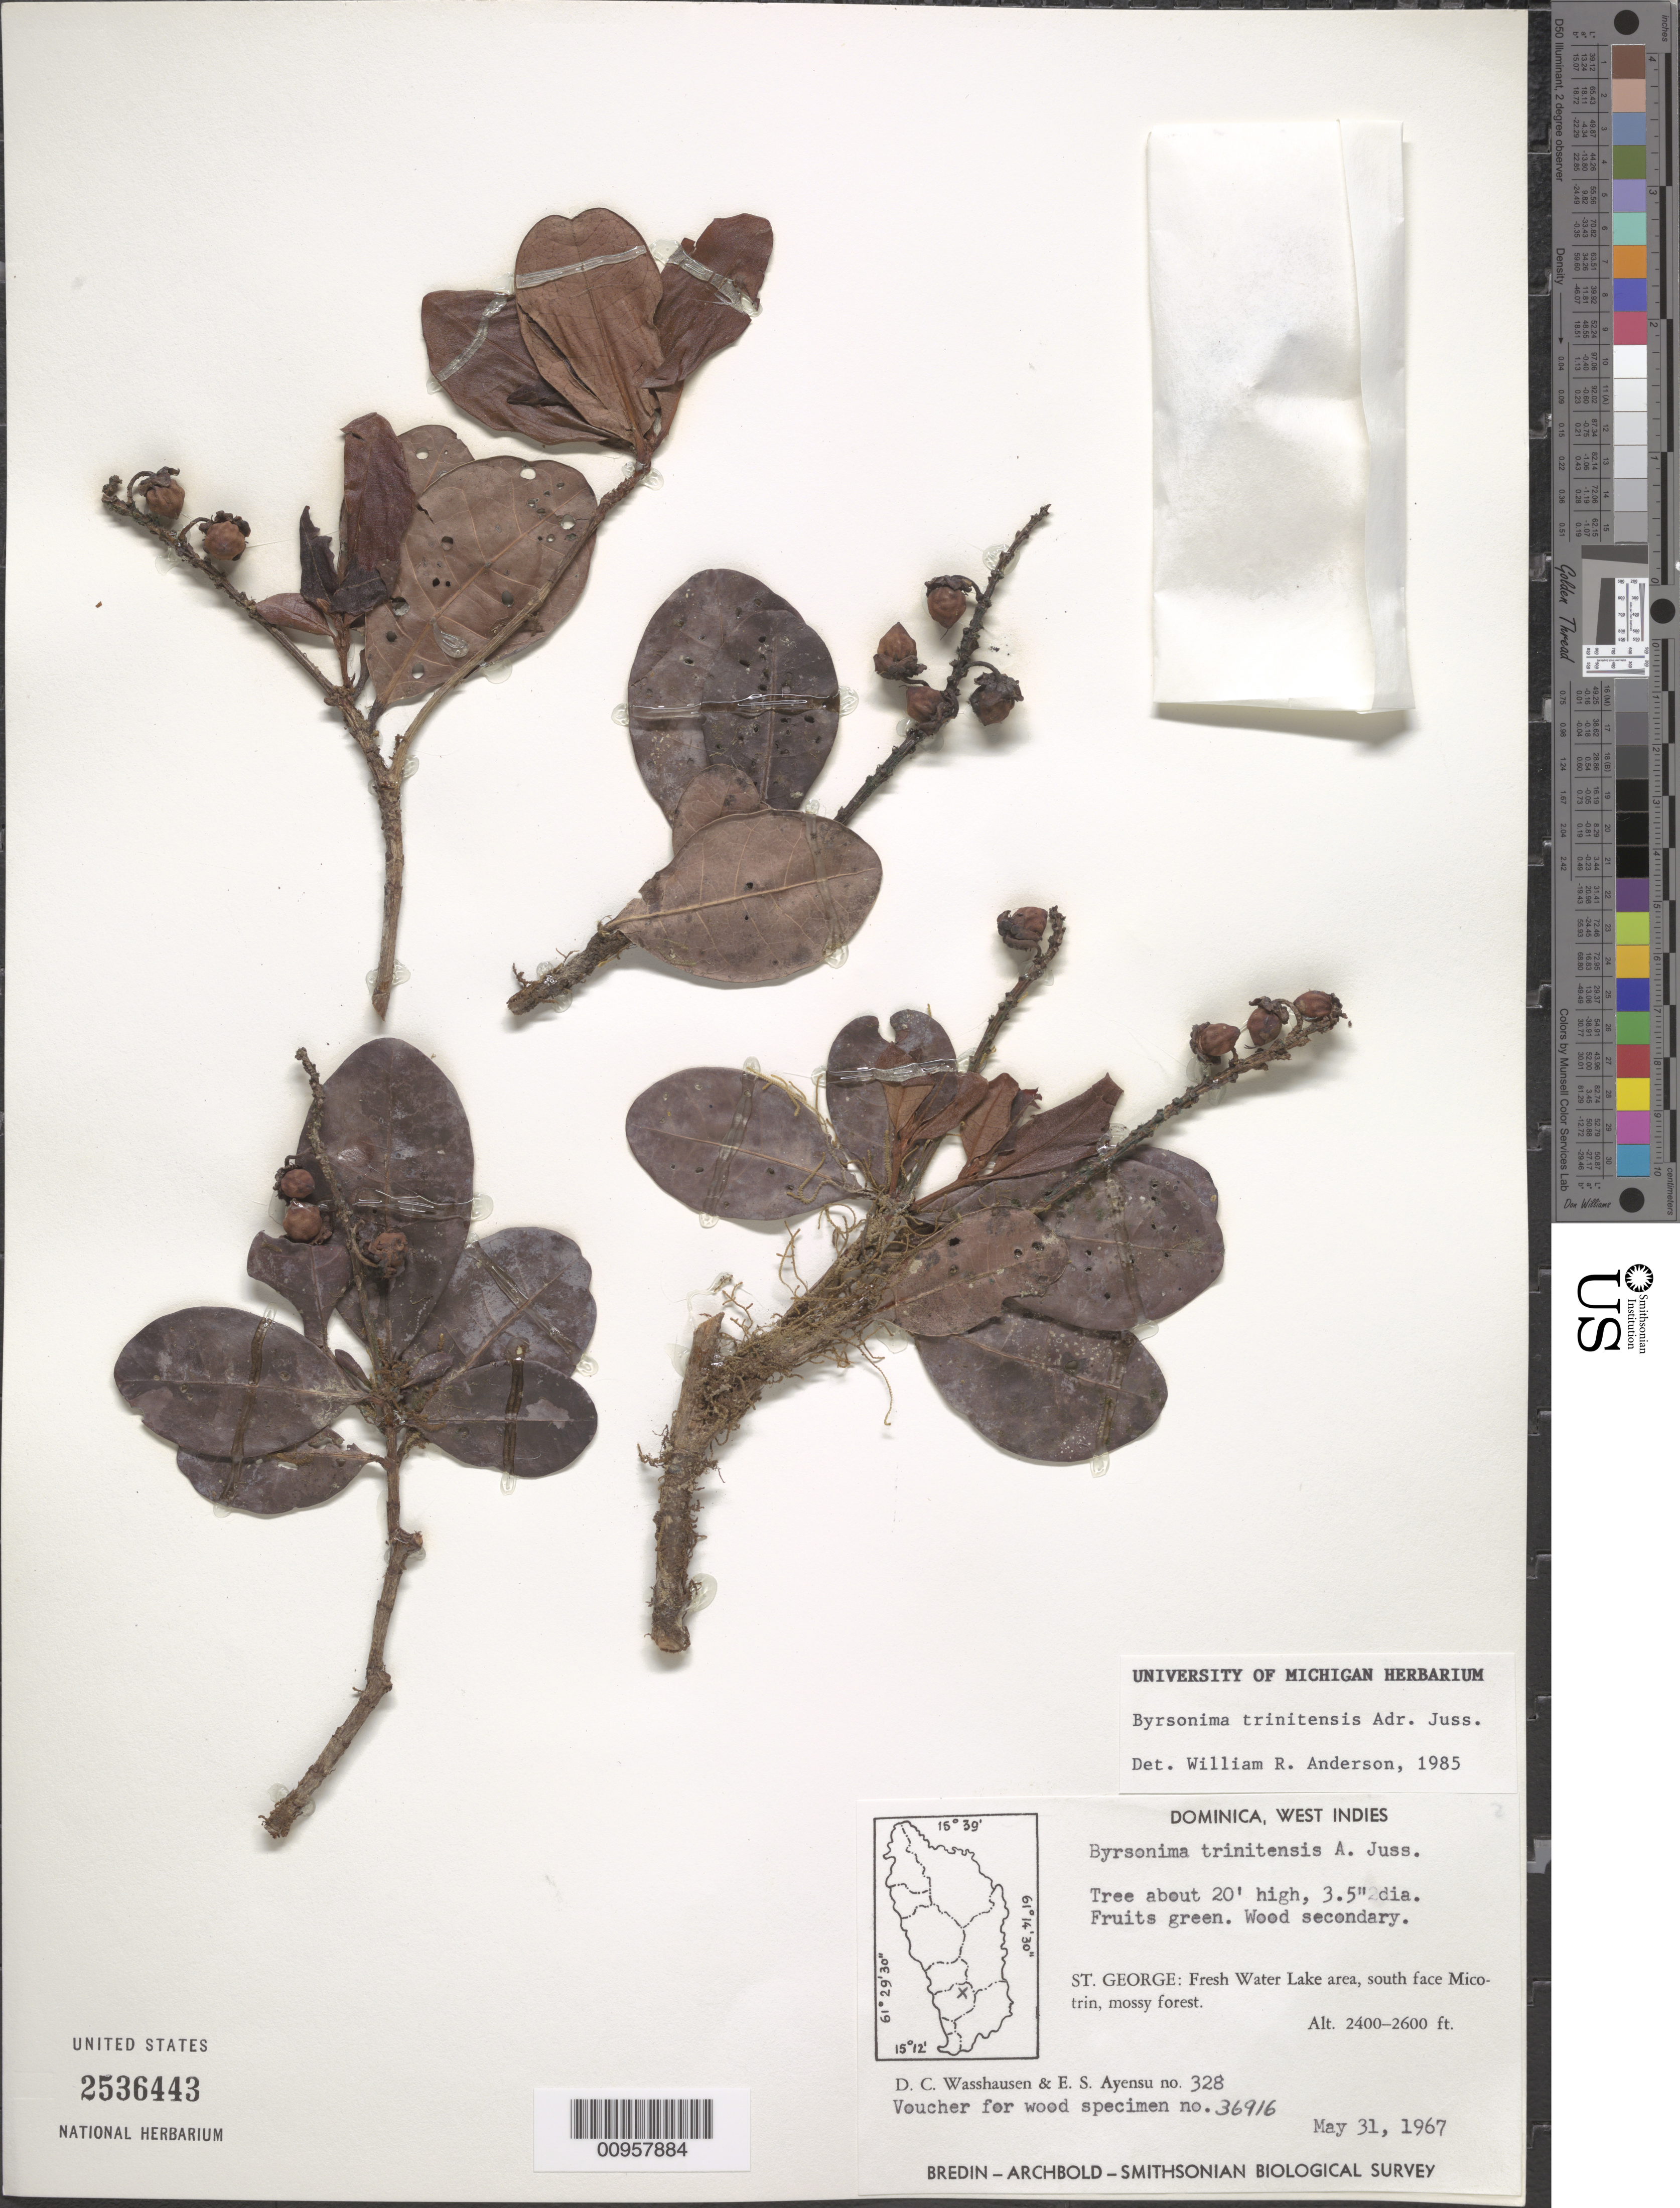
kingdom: Plantae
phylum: Tracheophyta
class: Magnoliopsida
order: Malpighiales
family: Malpighiaceae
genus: Byrsonima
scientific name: Byrsonima trinitensis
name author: A. Juss.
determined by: Anderson, W. R., (MICH), University of Michigan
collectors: D. C. Wasshausen & E. S. Ayensu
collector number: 328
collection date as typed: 31 May 1967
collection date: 1967-05-31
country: Dominica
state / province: St. George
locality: Fresh Water Lake, south face Micotrin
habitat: Mossy forest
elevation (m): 732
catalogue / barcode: US 2536443